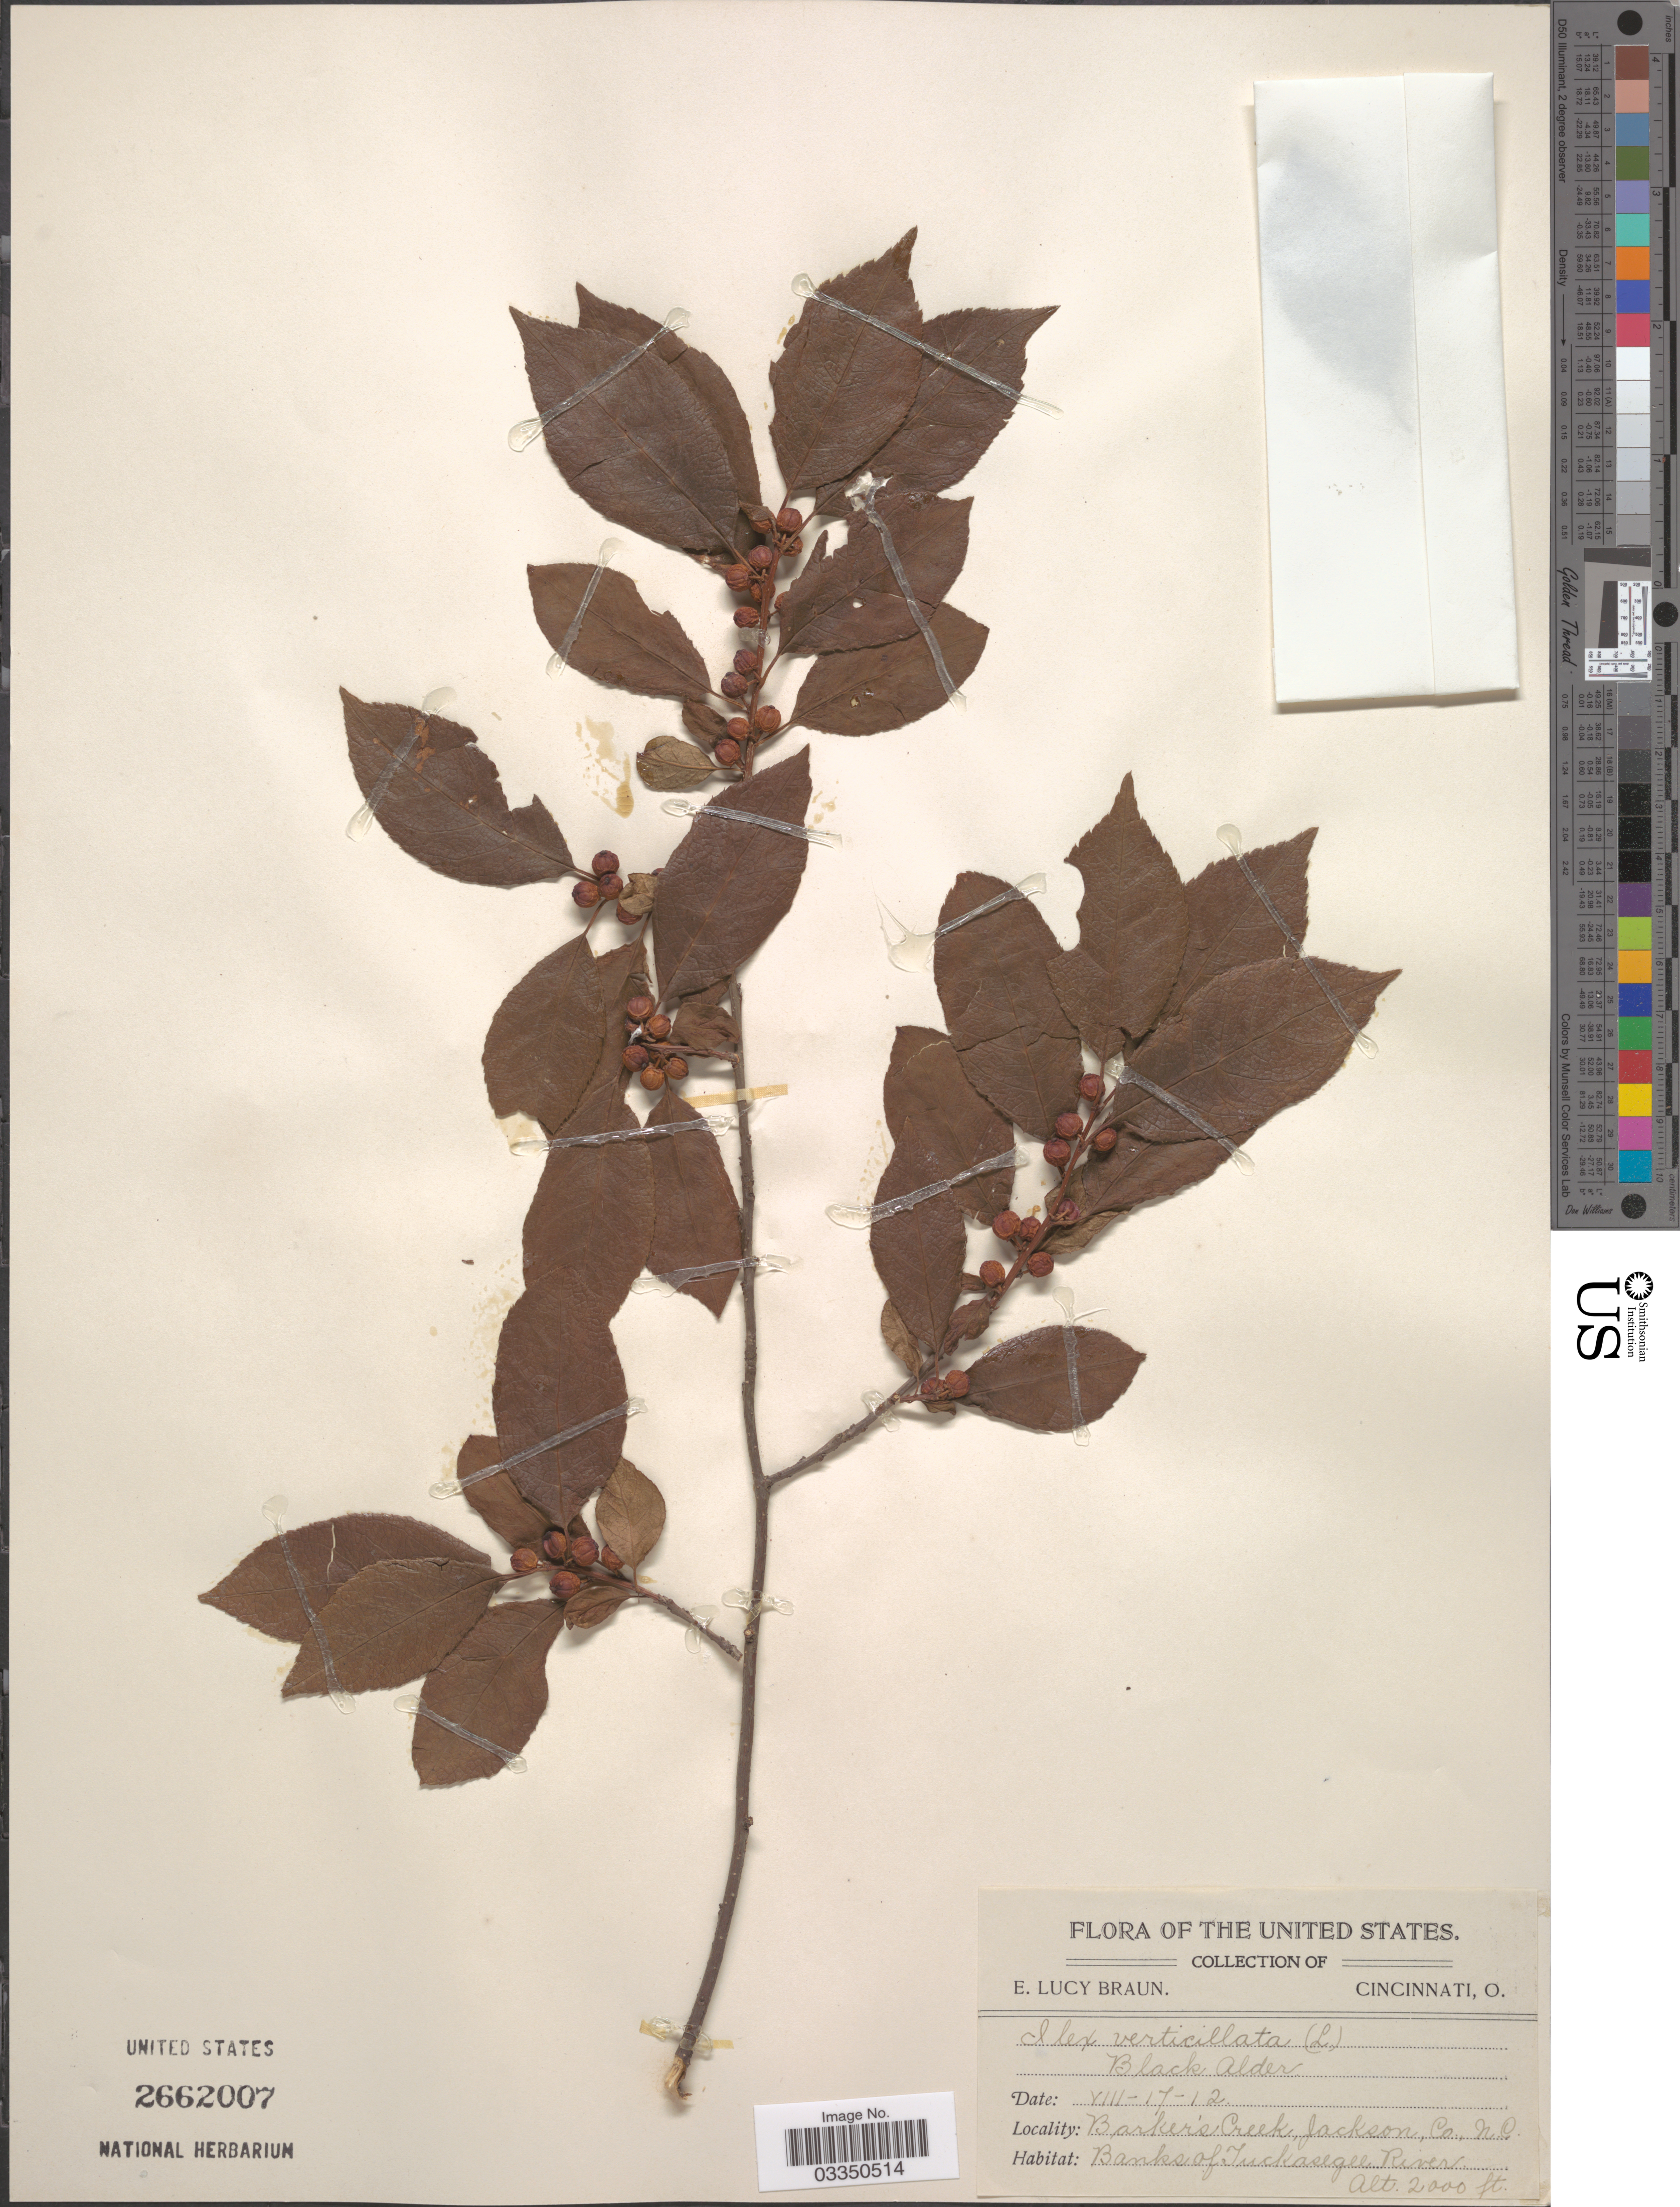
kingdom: Plantae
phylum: Tracheophyta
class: Magnoliopsida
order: Aquifoliales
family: Aquifoliaceae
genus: Ilex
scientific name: Ilex verticillata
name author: (L.) A. Gray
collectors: E. L. Braun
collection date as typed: Transcribed d/m/y: 17/8/12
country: United States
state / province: North Carolina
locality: Barker's Creek, Jackson Co. Banks of Tuckasegee River.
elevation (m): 610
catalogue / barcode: US 2662007